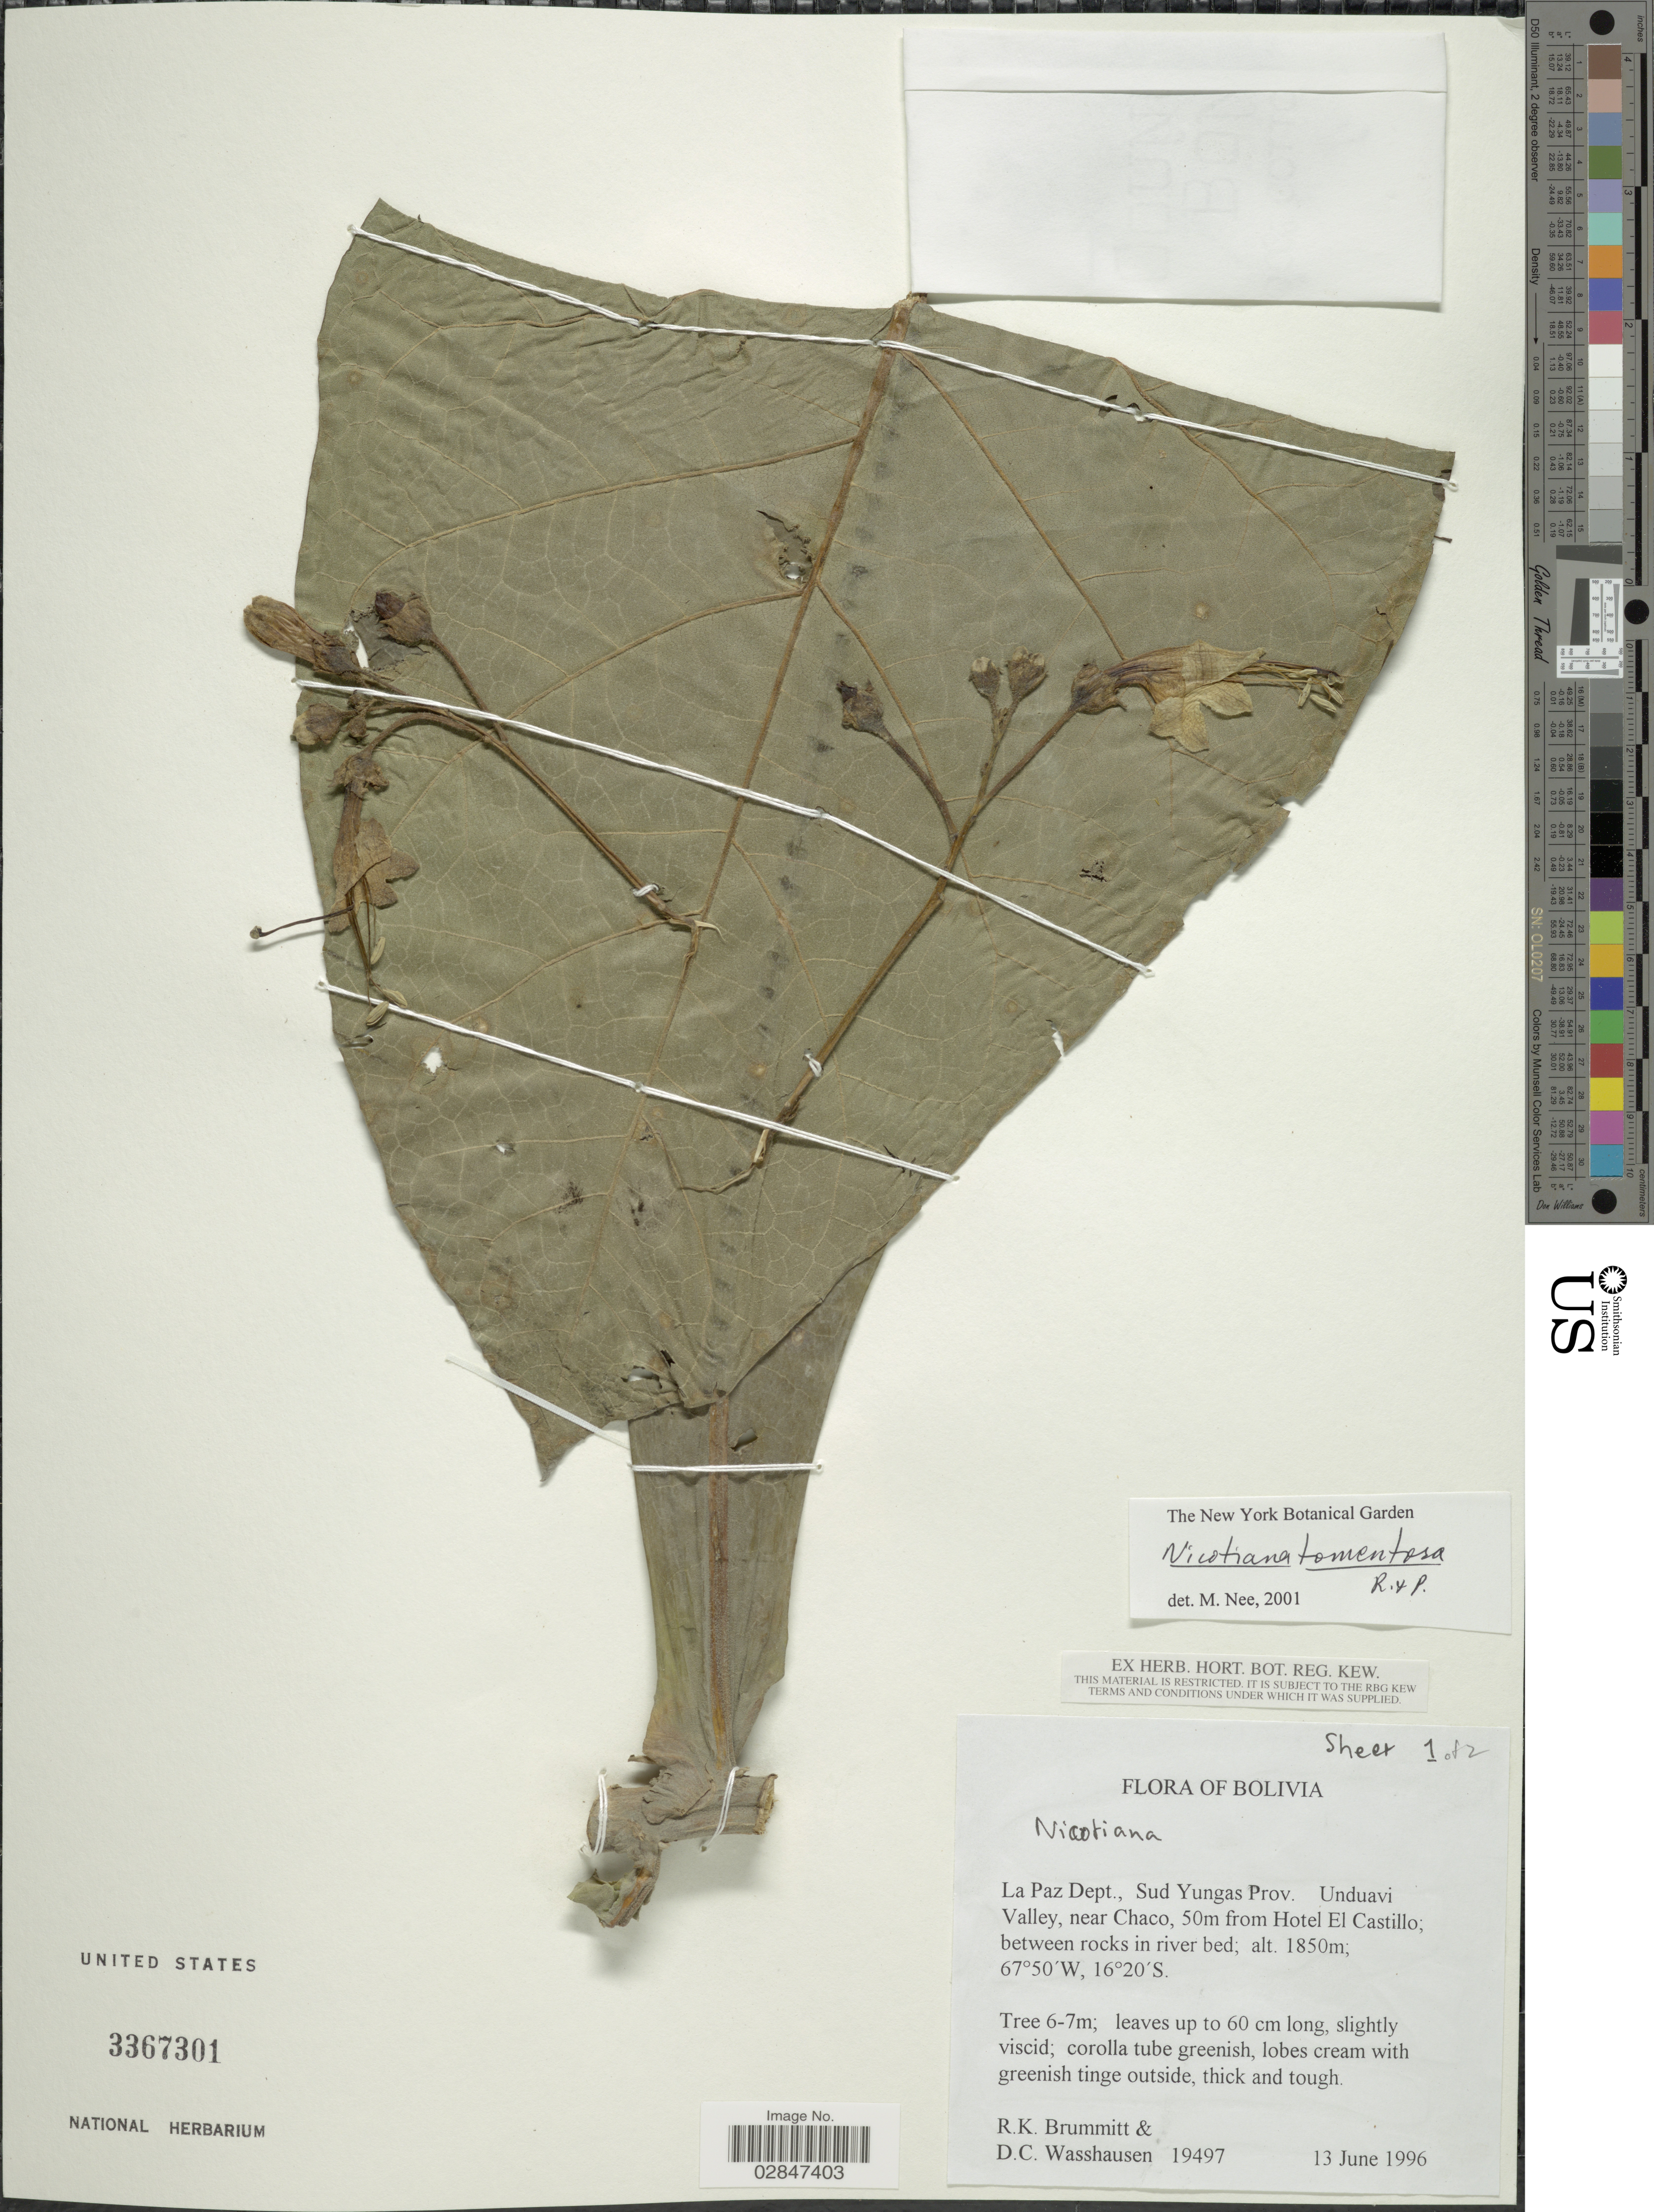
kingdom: Plantae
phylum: Tracheophyta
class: Magnoliopsida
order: Solanales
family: Solanaceae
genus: Nicotiana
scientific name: Nicotiana tomentosa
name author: Ruiz & Pav.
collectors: R. K. Brummitt & D. C. Wasshausen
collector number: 19497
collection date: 1996-06-13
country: Bolivia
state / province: La Paz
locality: La Paz Dept., Sud Yungas Prov., Unduavi Valley, near Chaco, 50m from Hotel El Castillo; between rocks in river bed.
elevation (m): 1850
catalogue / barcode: US 3367301